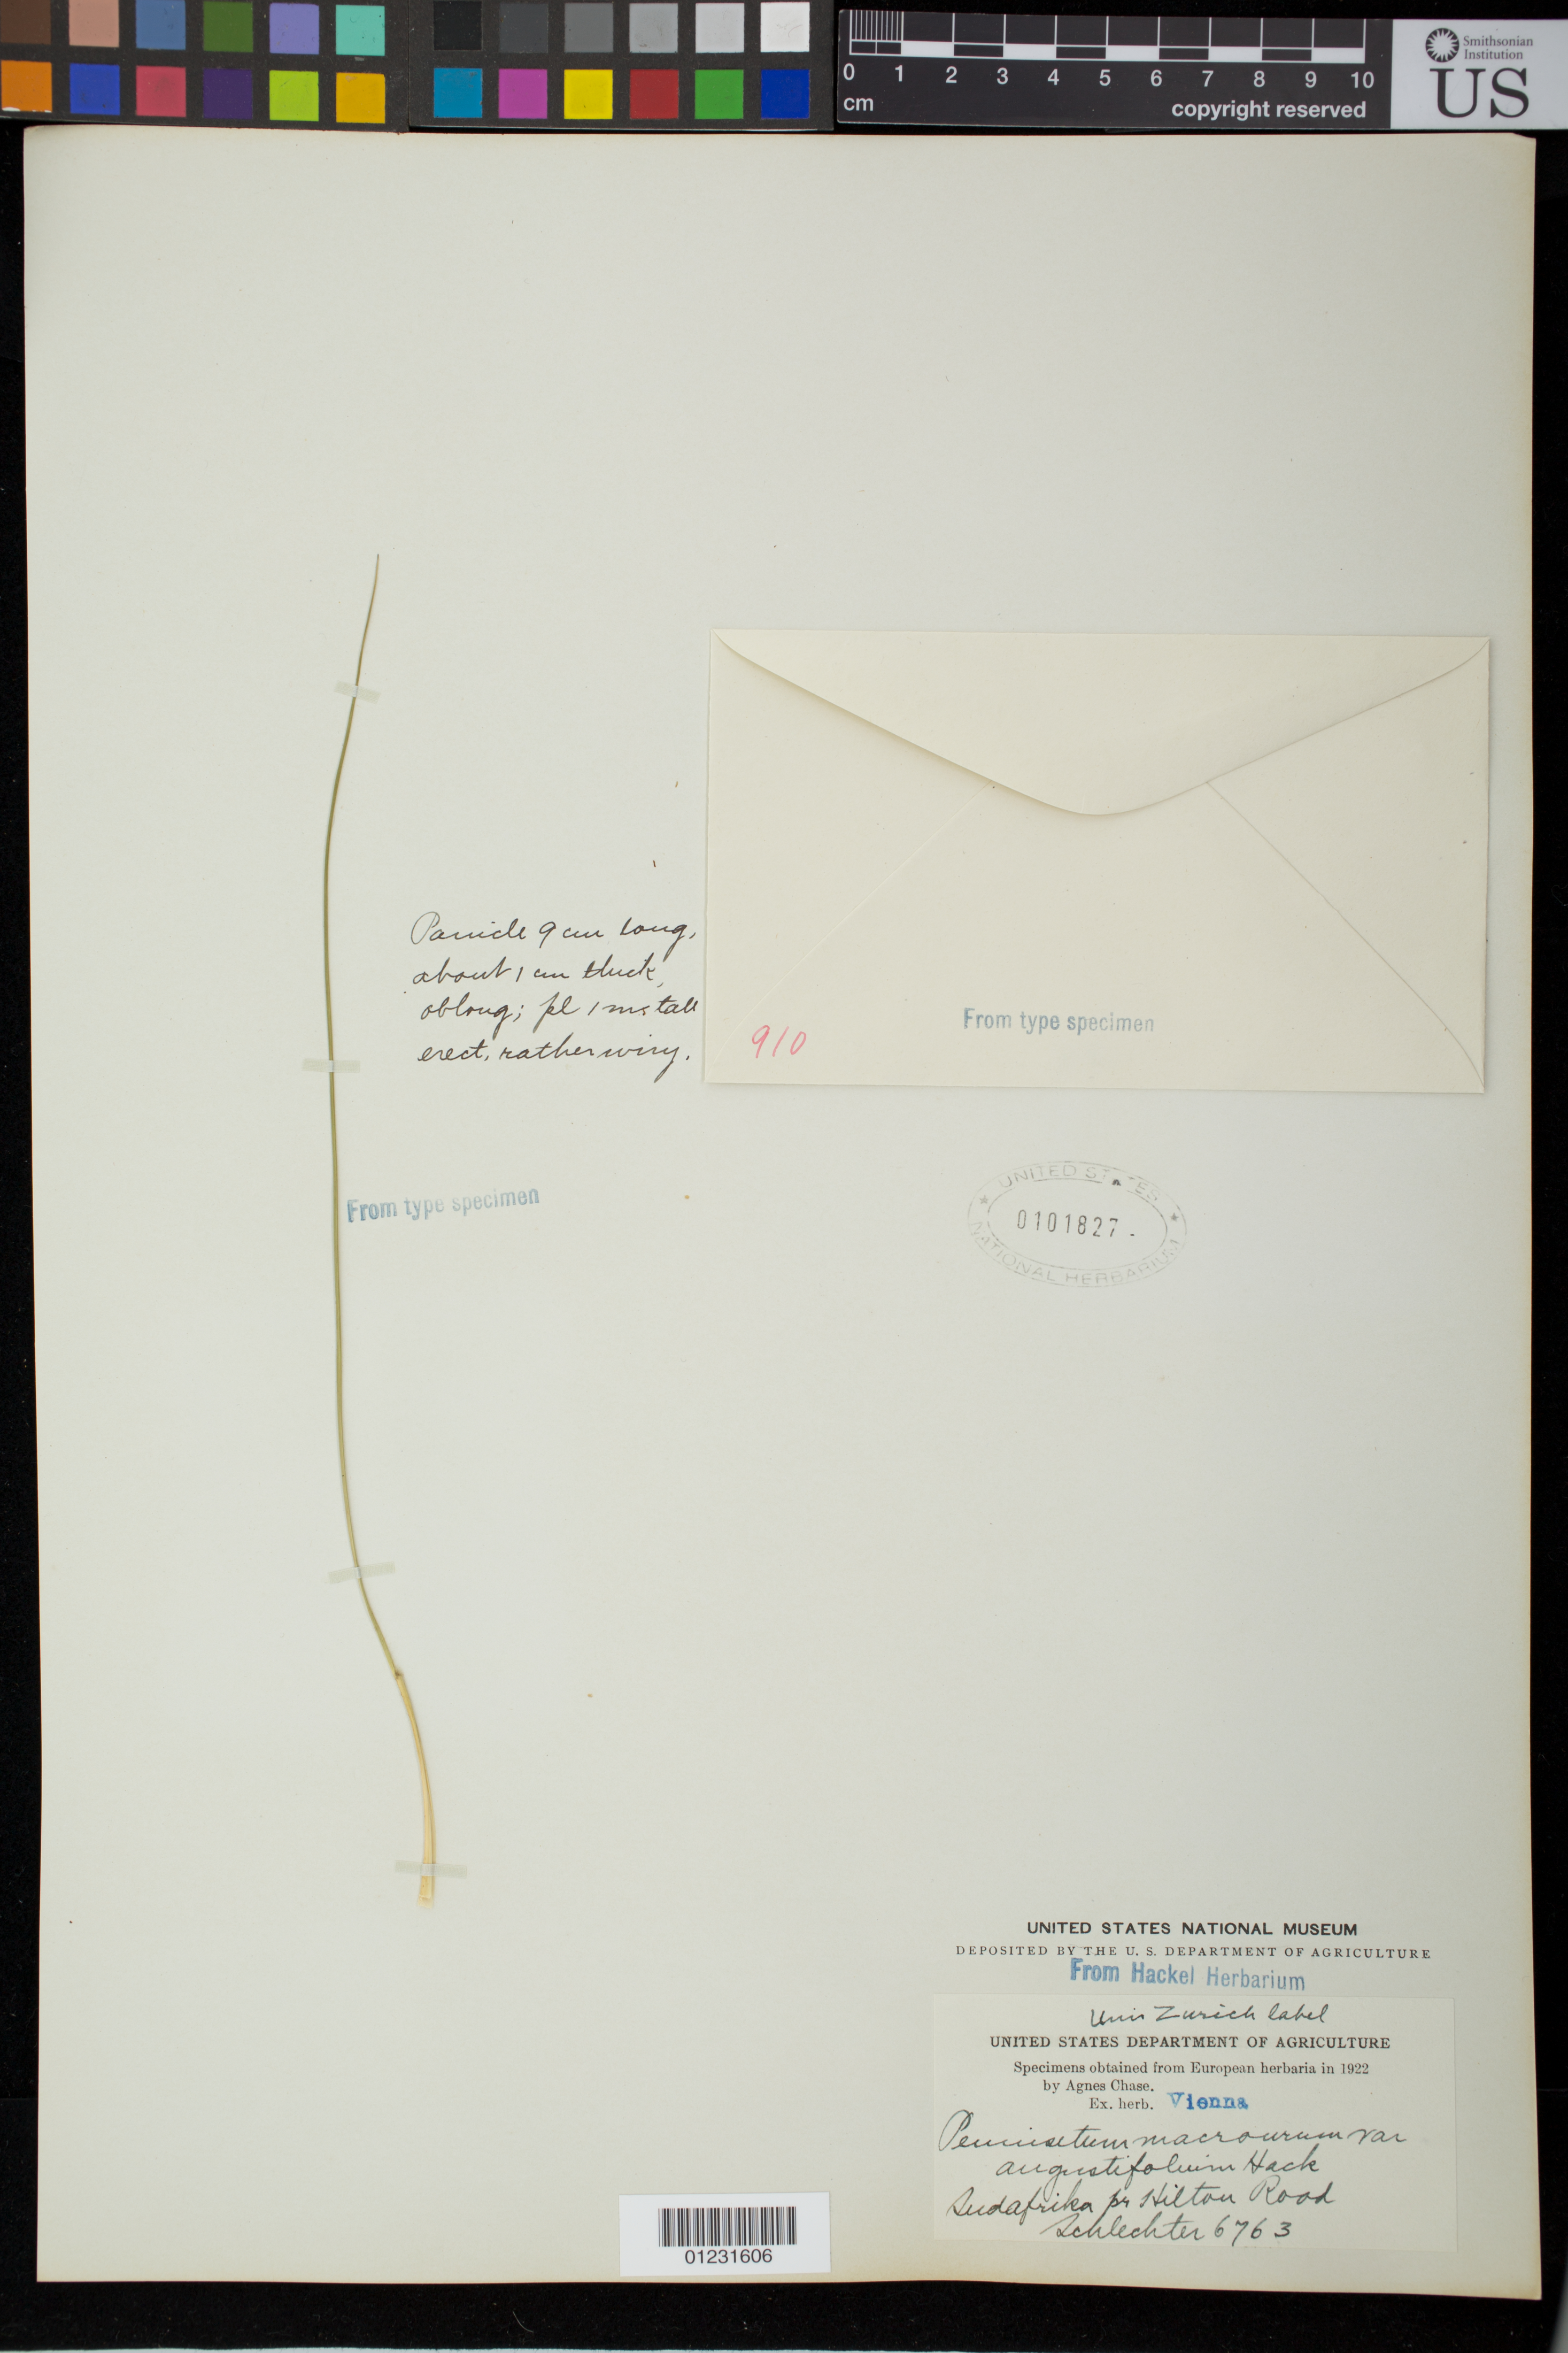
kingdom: Plantae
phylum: Tracheophyta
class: Liliopsida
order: Poales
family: Poaceae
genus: Pennisetum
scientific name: Pennisetum macrourum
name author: Trin.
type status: Syntype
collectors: F. R. R. Schlechter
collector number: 6763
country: South Africa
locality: Hilton Road.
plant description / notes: Fragmentary material of type specimen ex herb. Vienna.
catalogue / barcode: US 101827